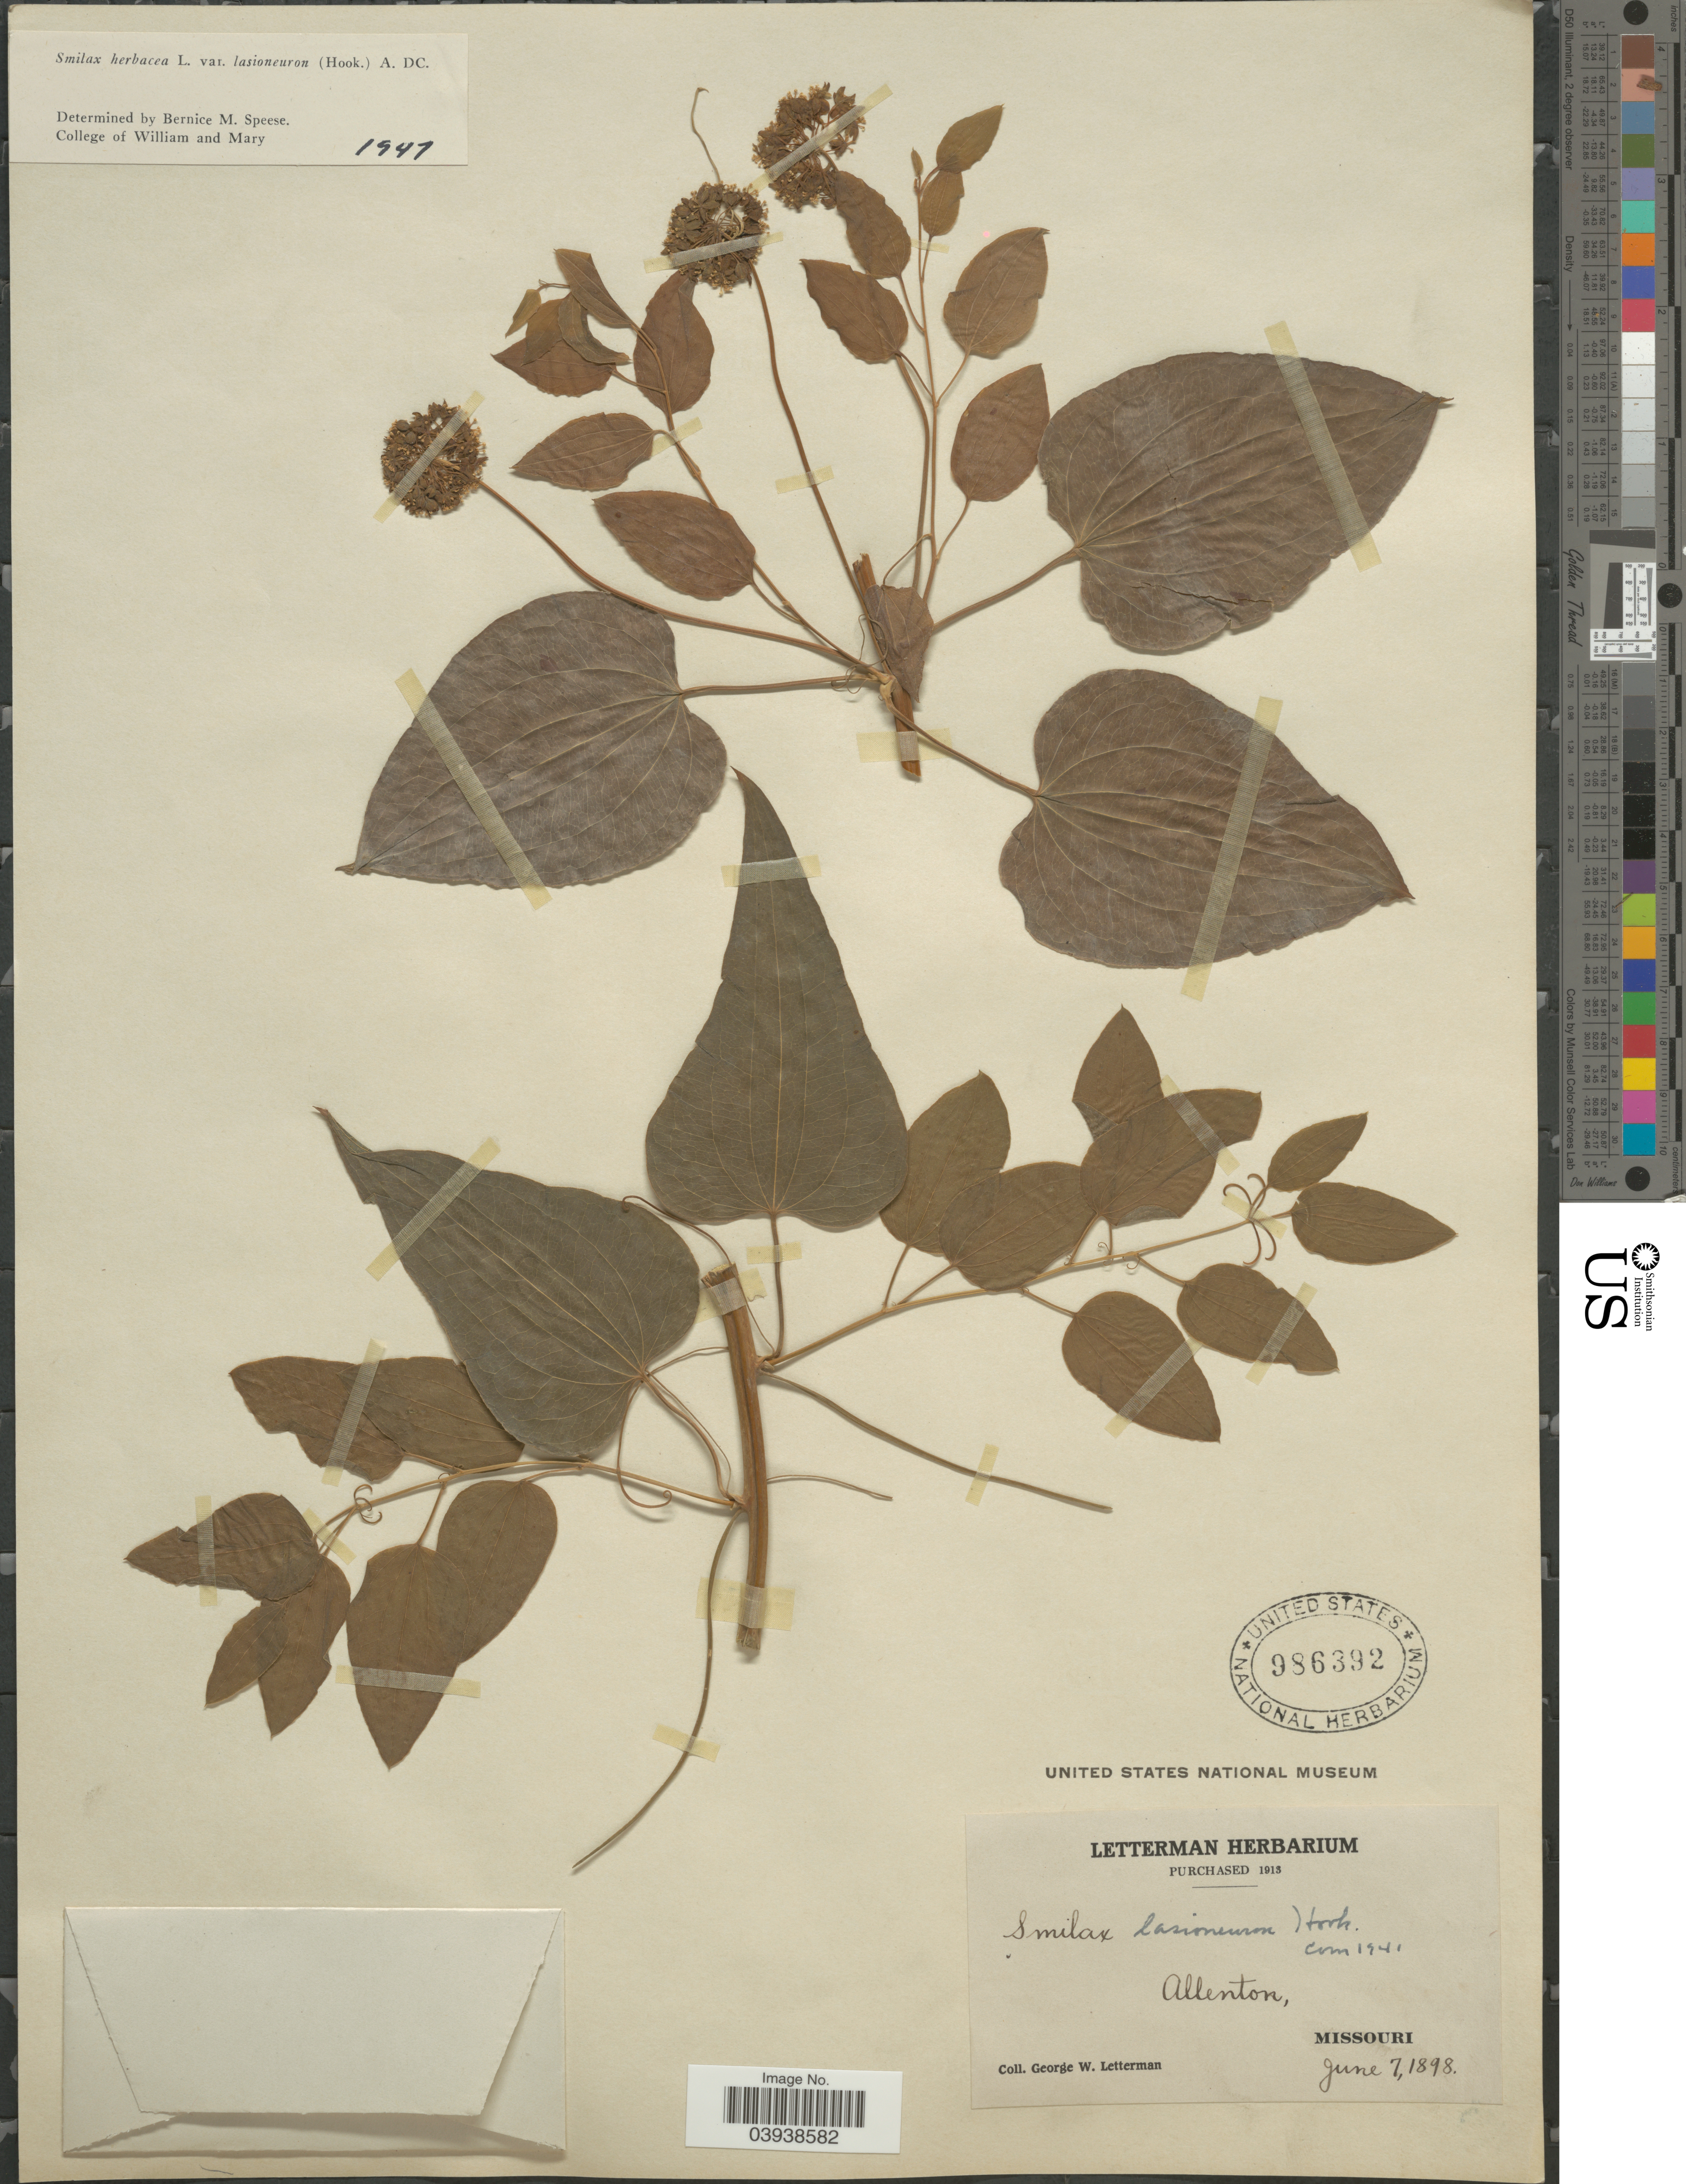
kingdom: Plantae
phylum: Tracheophyta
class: Liliopsida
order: Liliales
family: Smilacaceae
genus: Smilax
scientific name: Smilax herbacea var. lasioneuron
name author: (Hook.) A. DC.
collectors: G. W. Letterman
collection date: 1898-06-07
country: United States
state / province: Missouri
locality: Allenton.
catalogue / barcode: US 986392